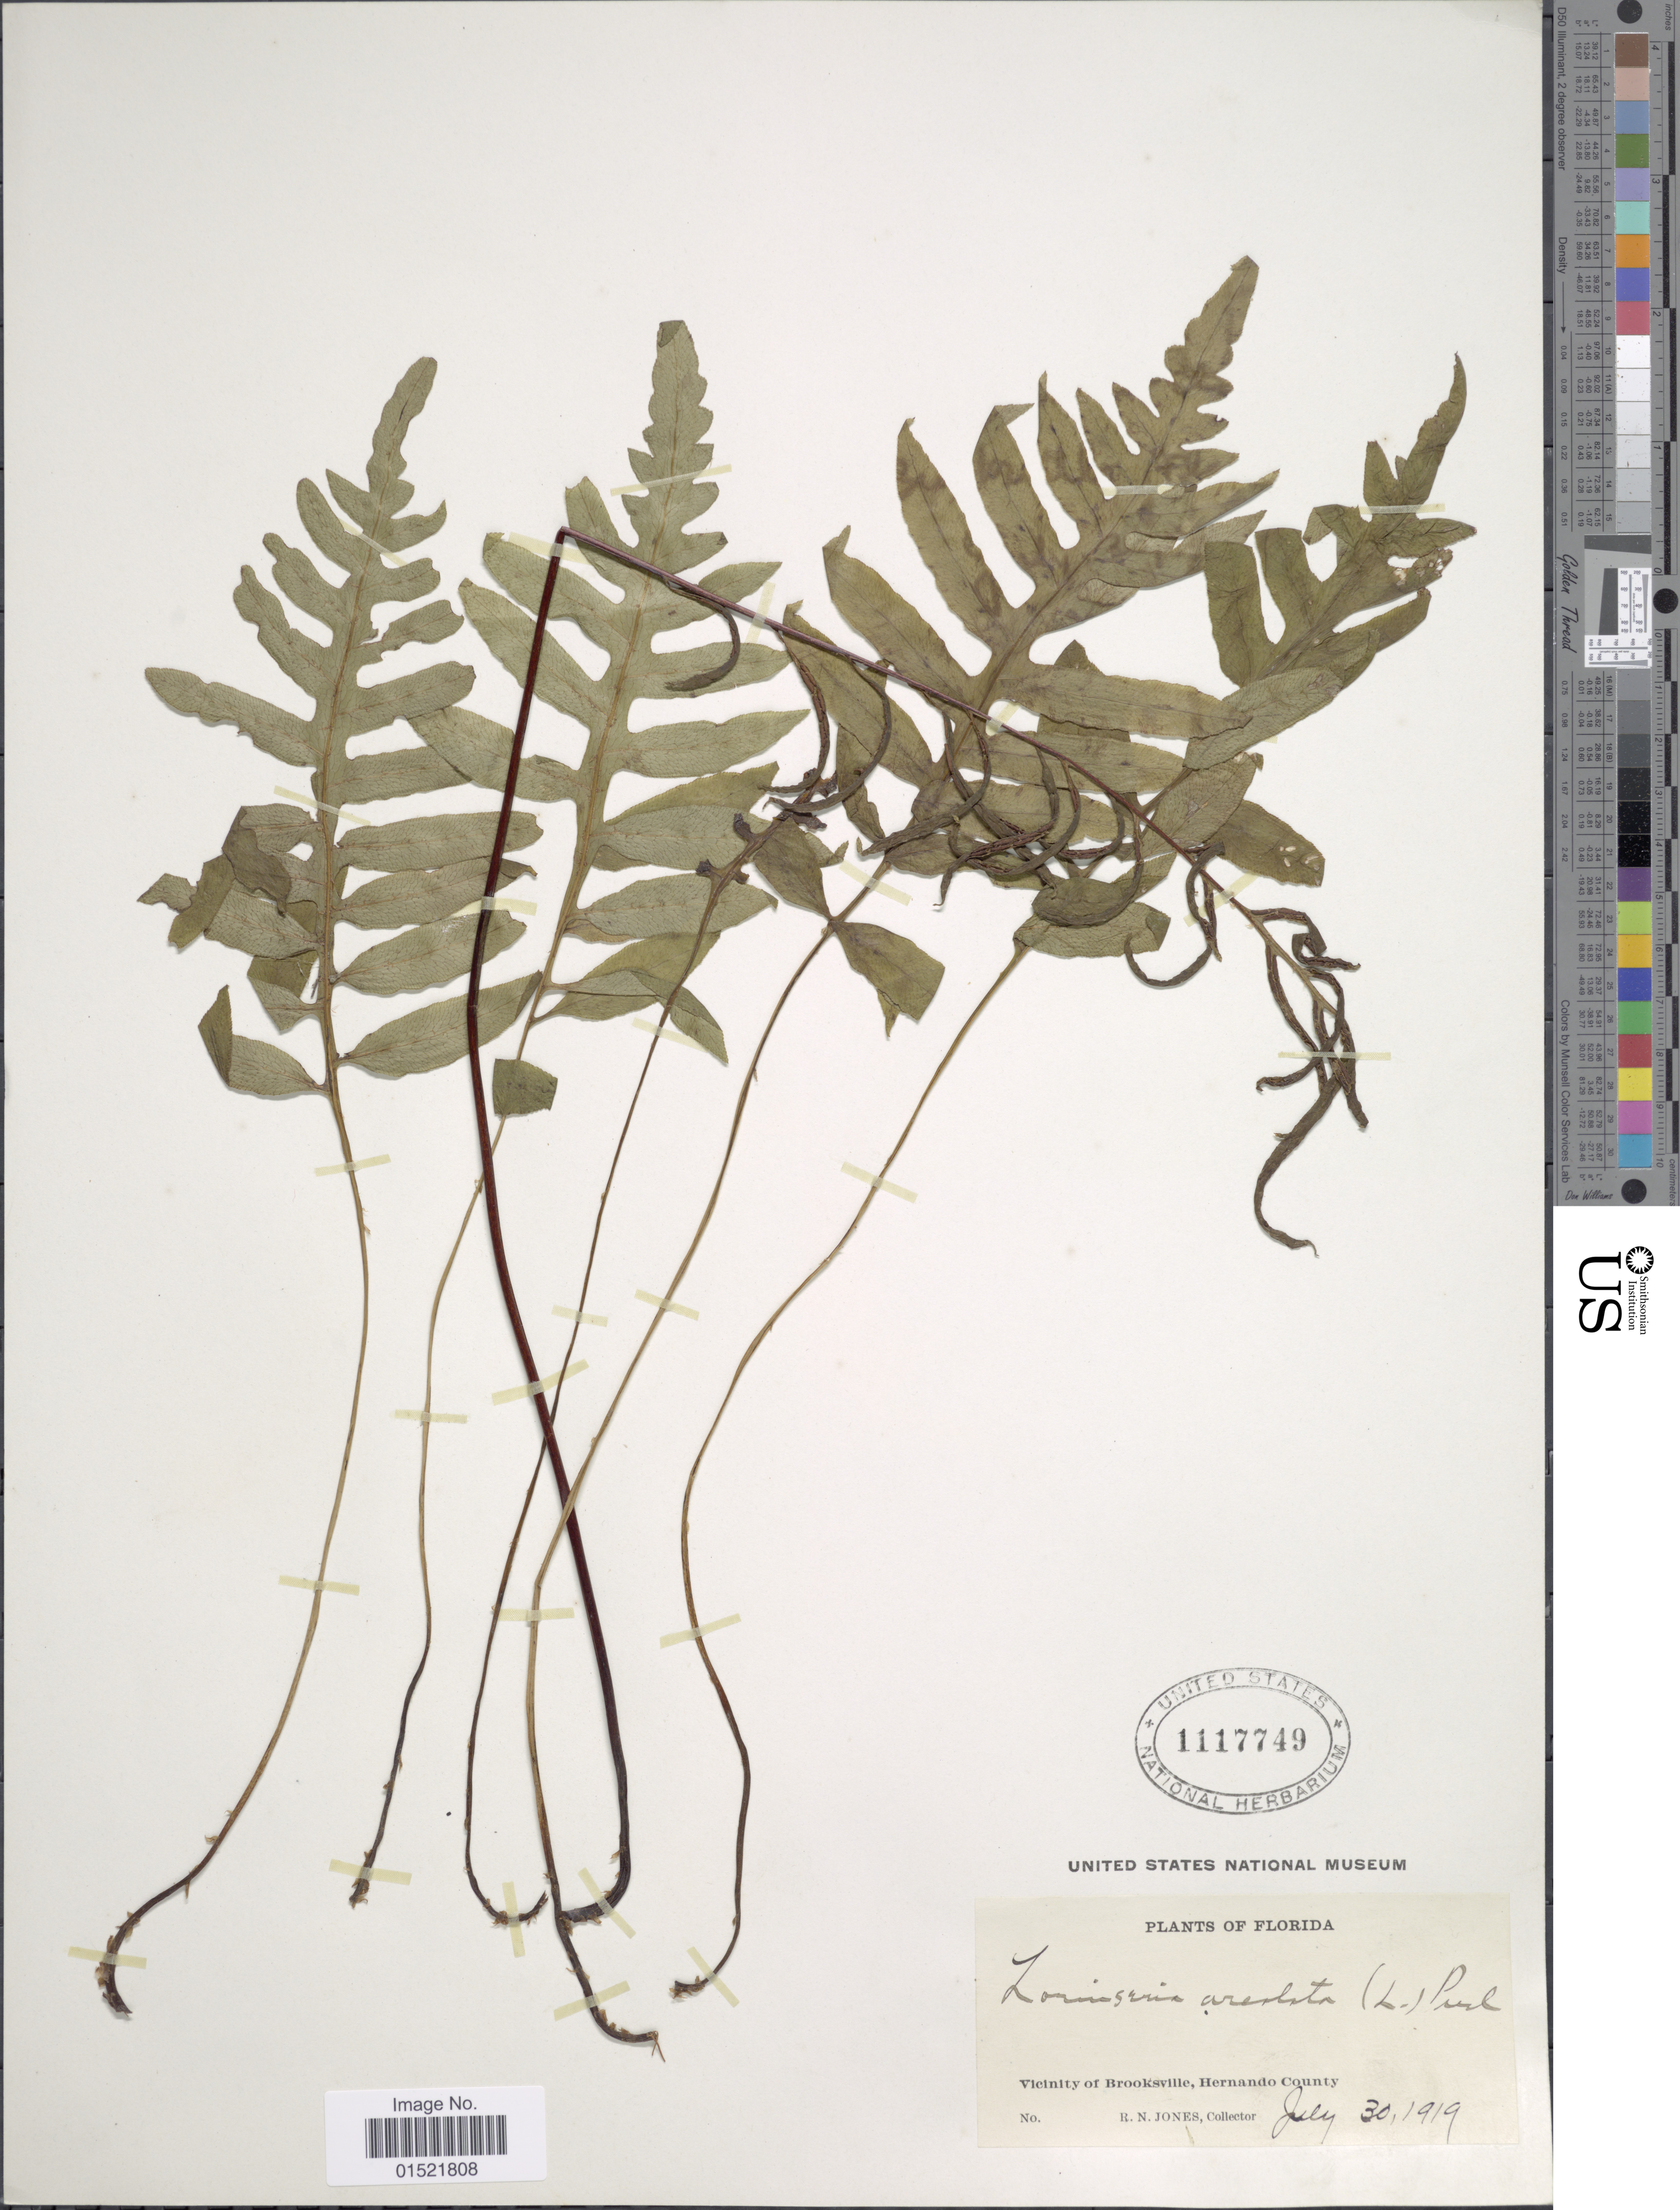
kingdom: Plantae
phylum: Tracheophyta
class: Polypodiopsida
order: Polypodiales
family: Blechnaceae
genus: Woodwardia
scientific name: Woodwardia areolata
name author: (L.) T. Moore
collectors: R. N. Jones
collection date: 1919-07-30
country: United States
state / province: Florida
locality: Vicinity of Brooksville, Hernando County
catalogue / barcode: US 1117749